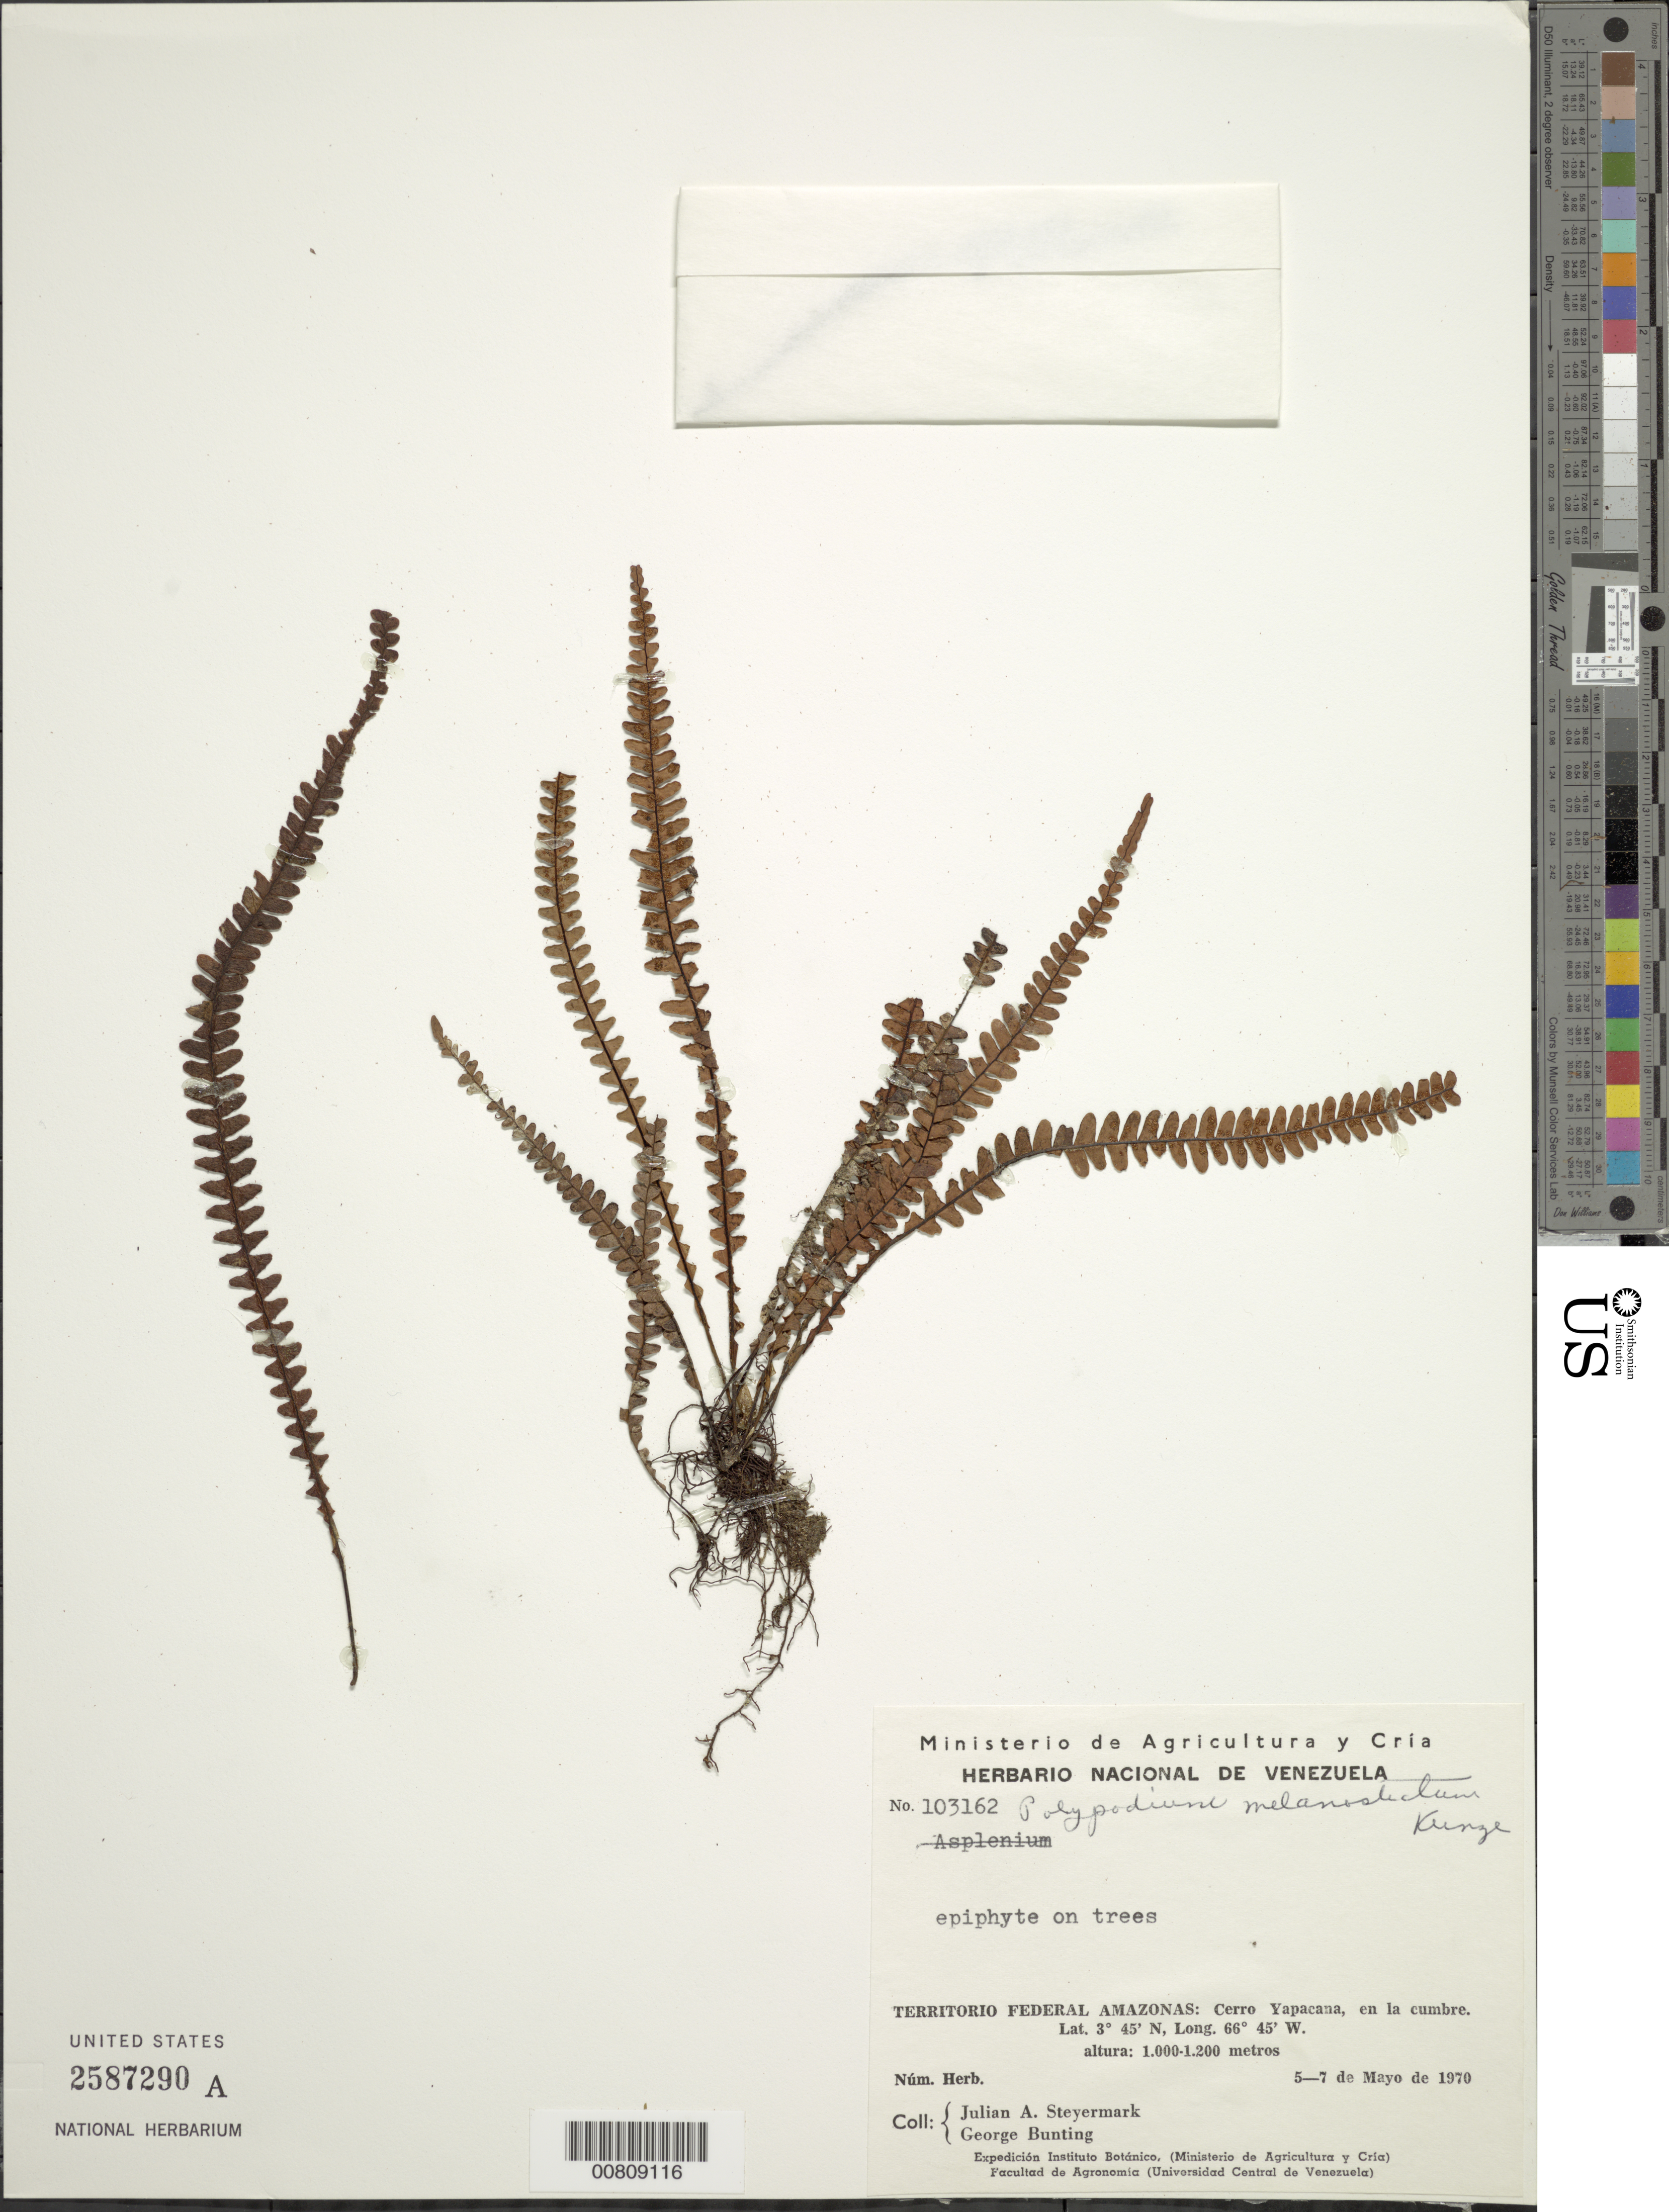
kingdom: Plantae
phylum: Tracheophyta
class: Polypodiopsida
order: Polypodiales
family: Polypodiaceae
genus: Melpomene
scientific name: Melpomene melanosticta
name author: (Kunze) A.R. Sm. & R.C. Moran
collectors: J. Steyermark & G. S. Bunting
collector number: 103162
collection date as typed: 5-May-70 to 7-May-70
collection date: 1970-05-05/1970-05-07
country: Venezuela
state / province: Amazonas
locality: Cerro Yapacána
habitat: Cumbre del cerro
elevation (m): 1000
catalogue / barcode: US 2587290A